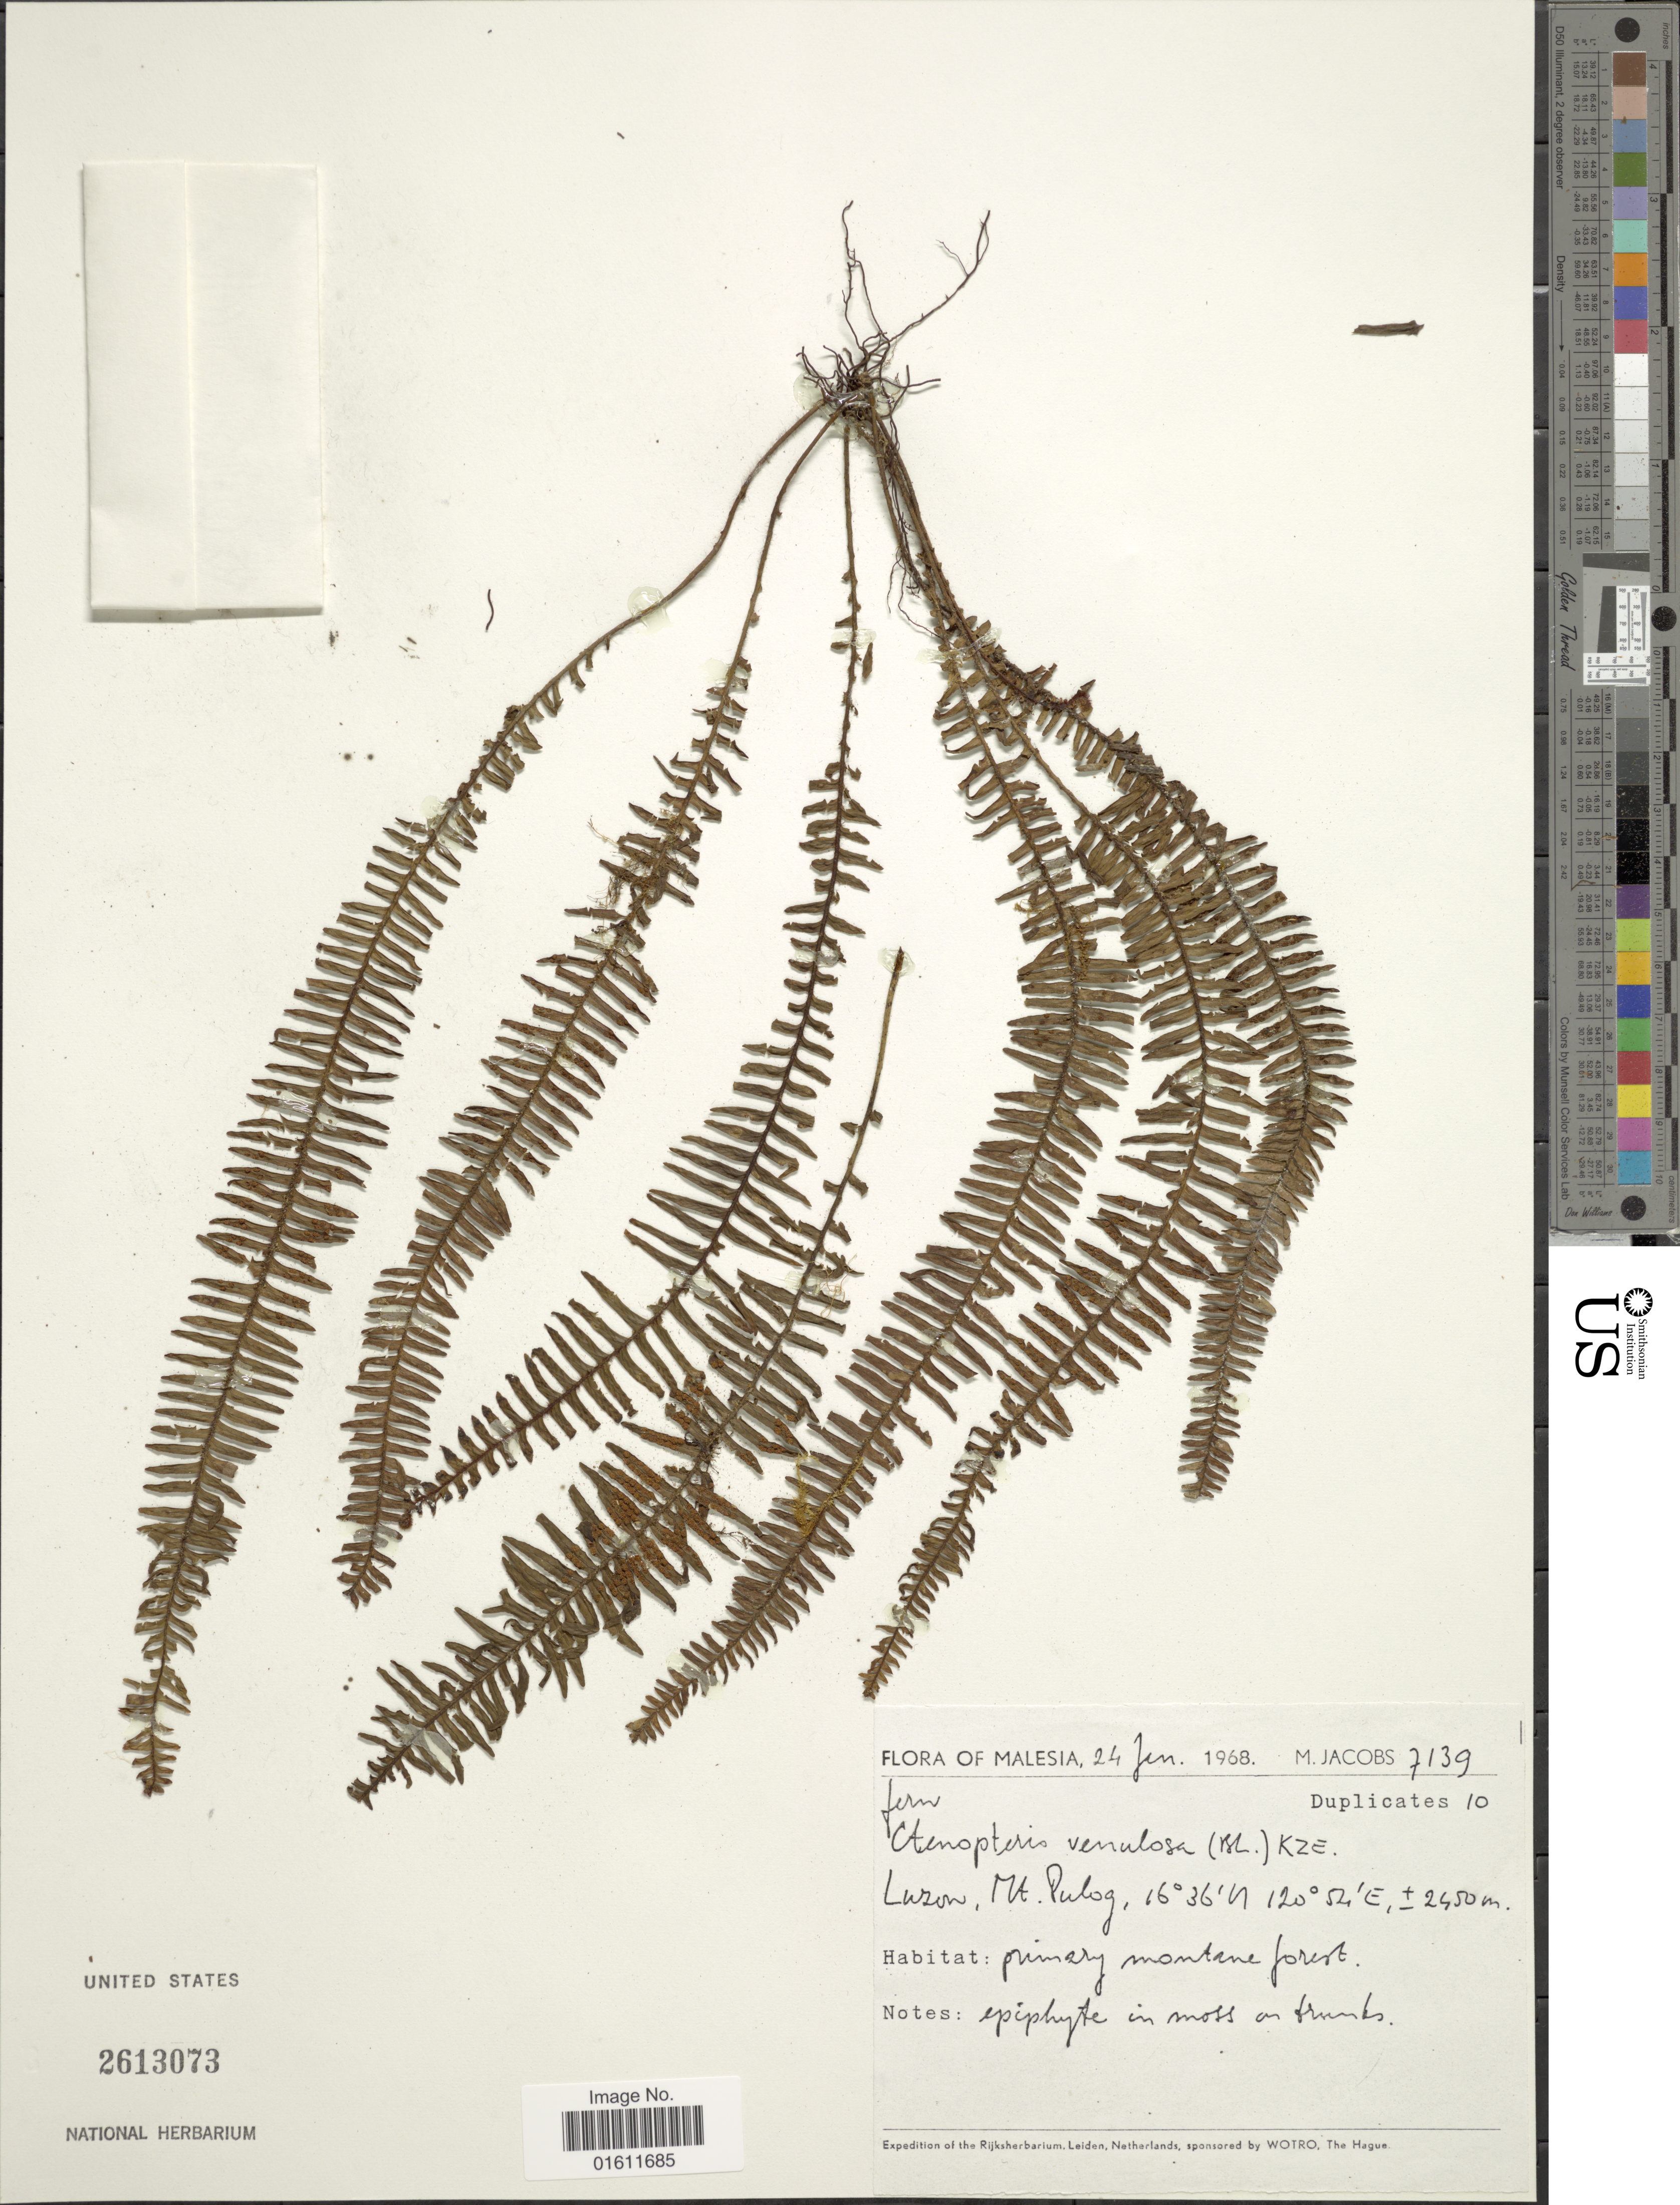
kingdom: Plantae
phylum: Tracheophyta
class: Polypodiopsida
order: Polypodiales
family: Polypodiaceae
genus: Prosaptia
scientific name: Prosaptia venulosa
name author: (Blume) M.G. Price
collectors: M. Jacobs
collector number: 7139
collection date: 1968-06-24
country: Philippines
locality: Luzon,Mt. Pulog.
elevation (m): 2450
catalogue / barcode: US 2613073